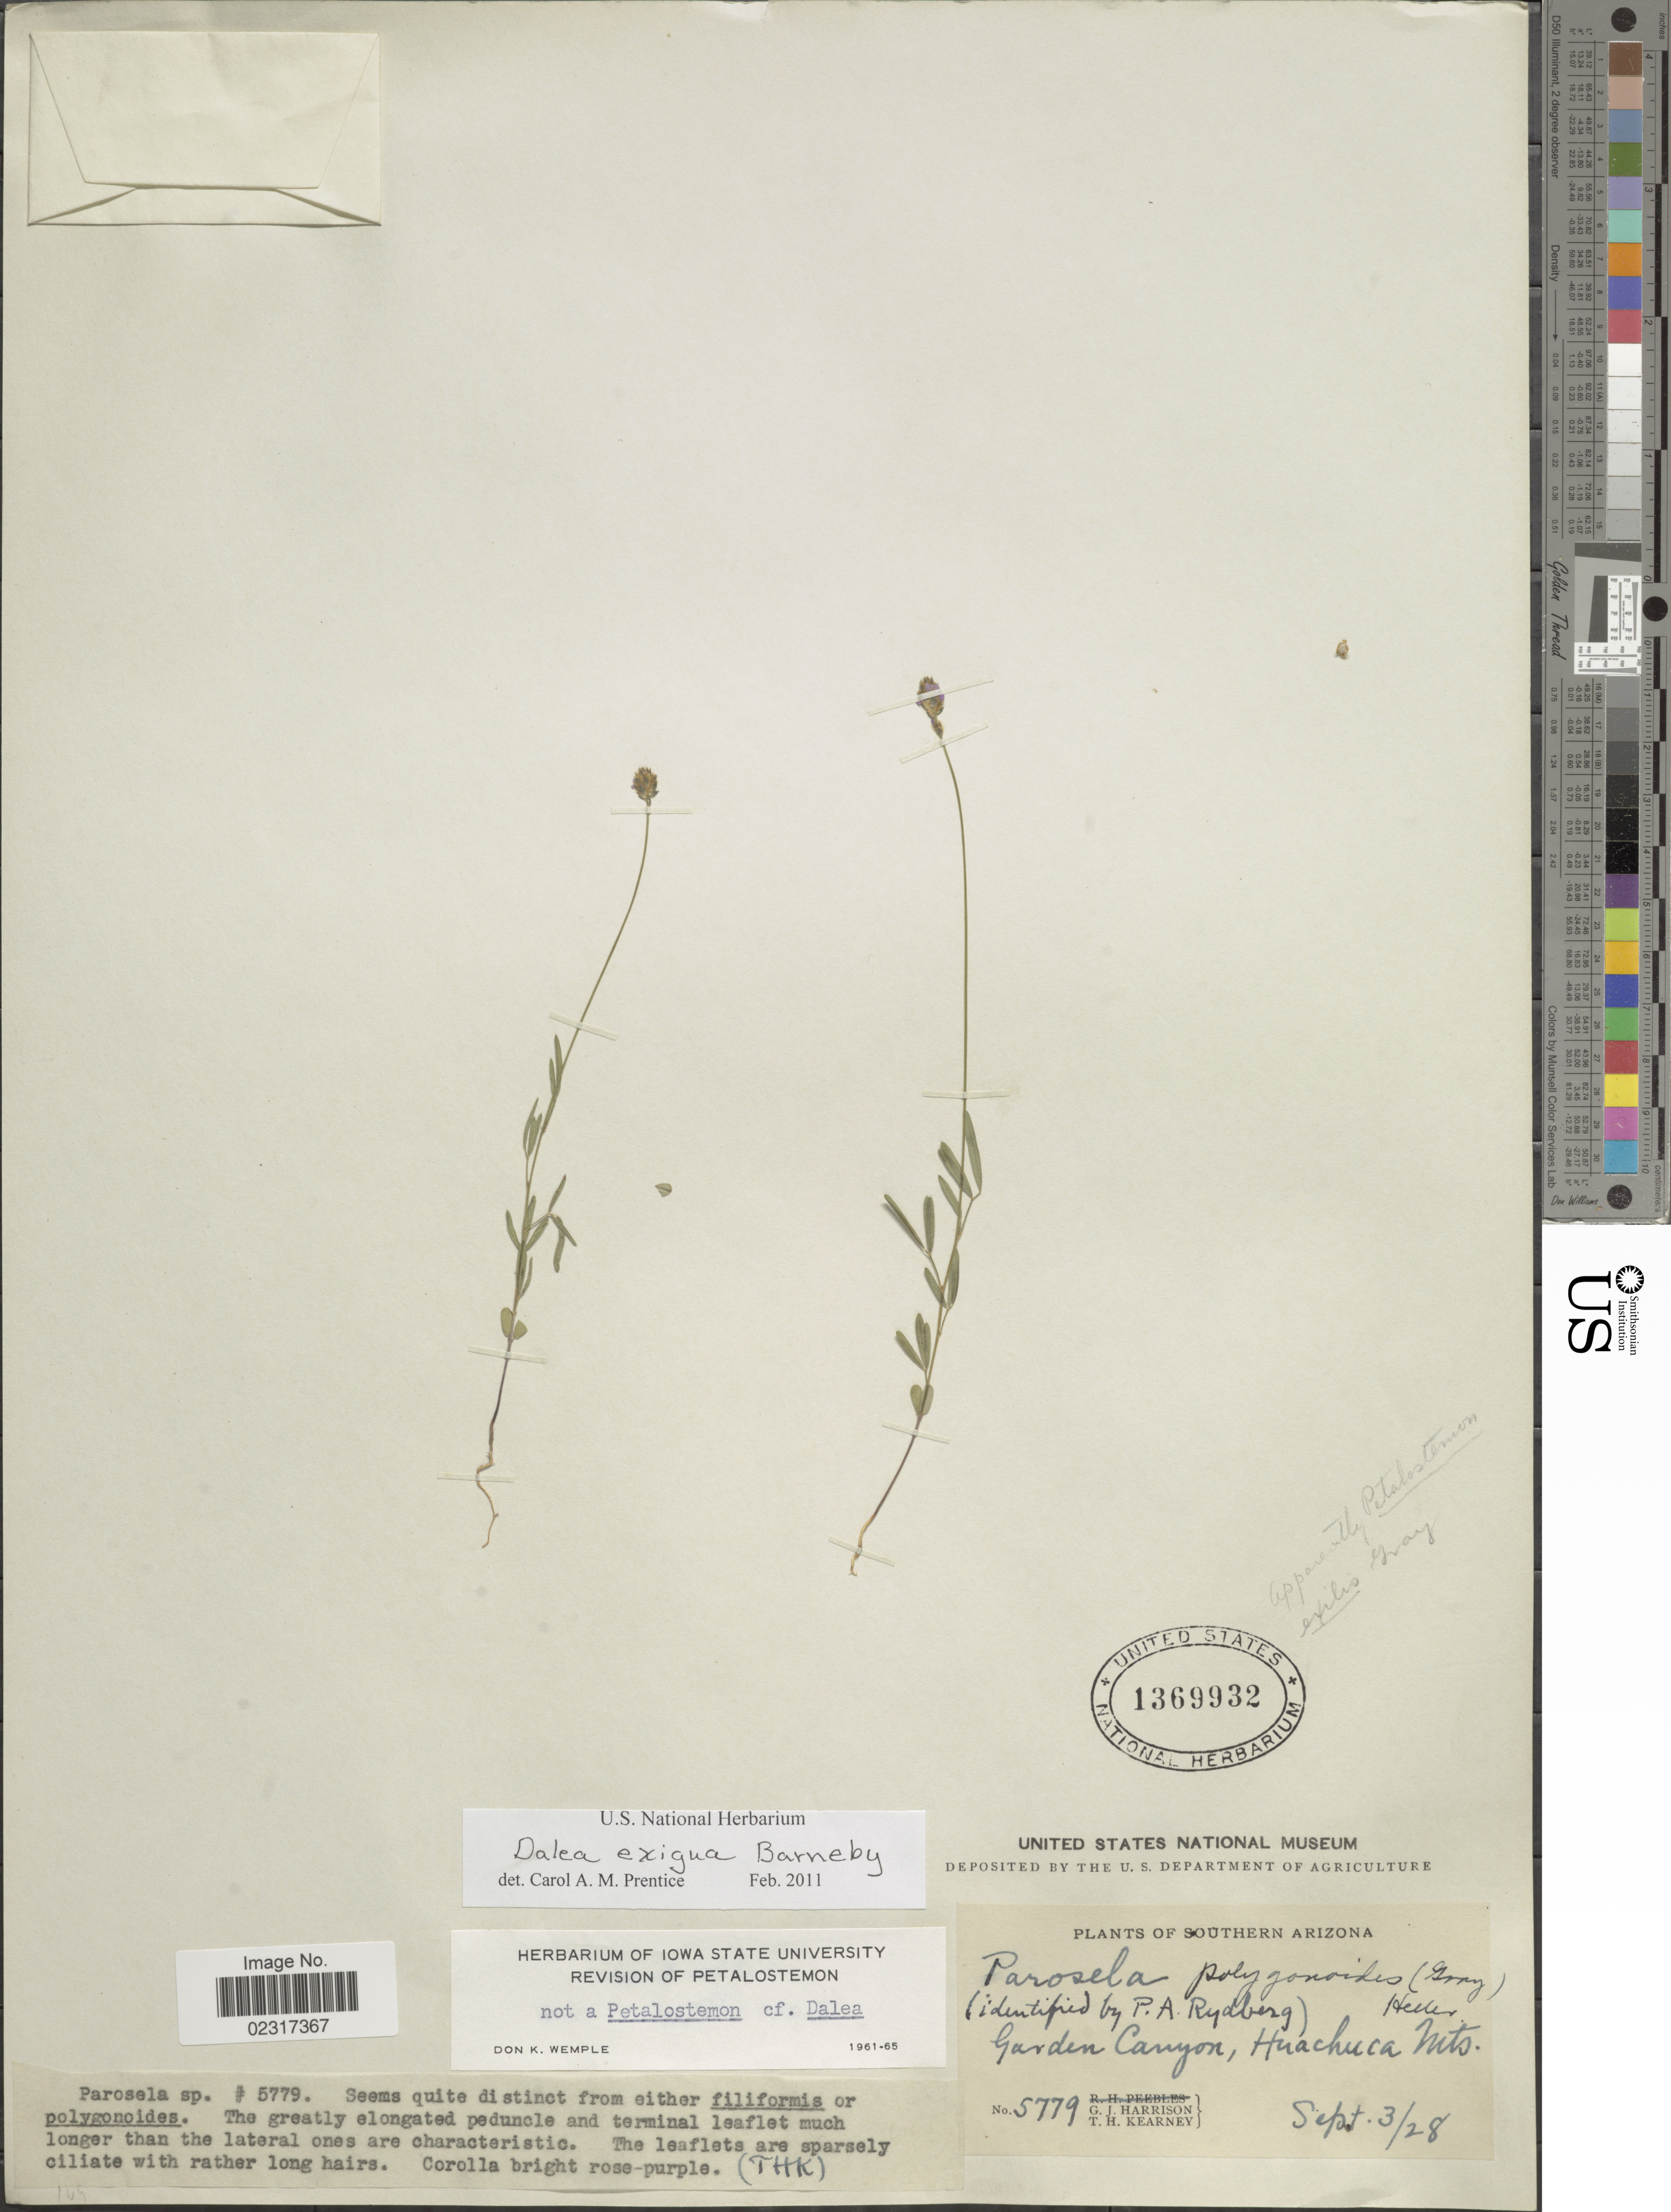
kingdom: Plantae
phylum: Tracheophyta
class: Magnoliopsida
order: Fabales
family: Fabaceae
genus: Dalea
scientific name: Dalea exigua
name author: Barneby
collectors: G. J. Harrison & T. H. Kearney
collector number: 5779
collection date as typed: Transcribed d/m/y: 3/9/28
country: United States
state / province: Arizona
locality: Garden Canyon, Huachuca Mts., Southern Arizona.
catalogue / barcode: US 1369932